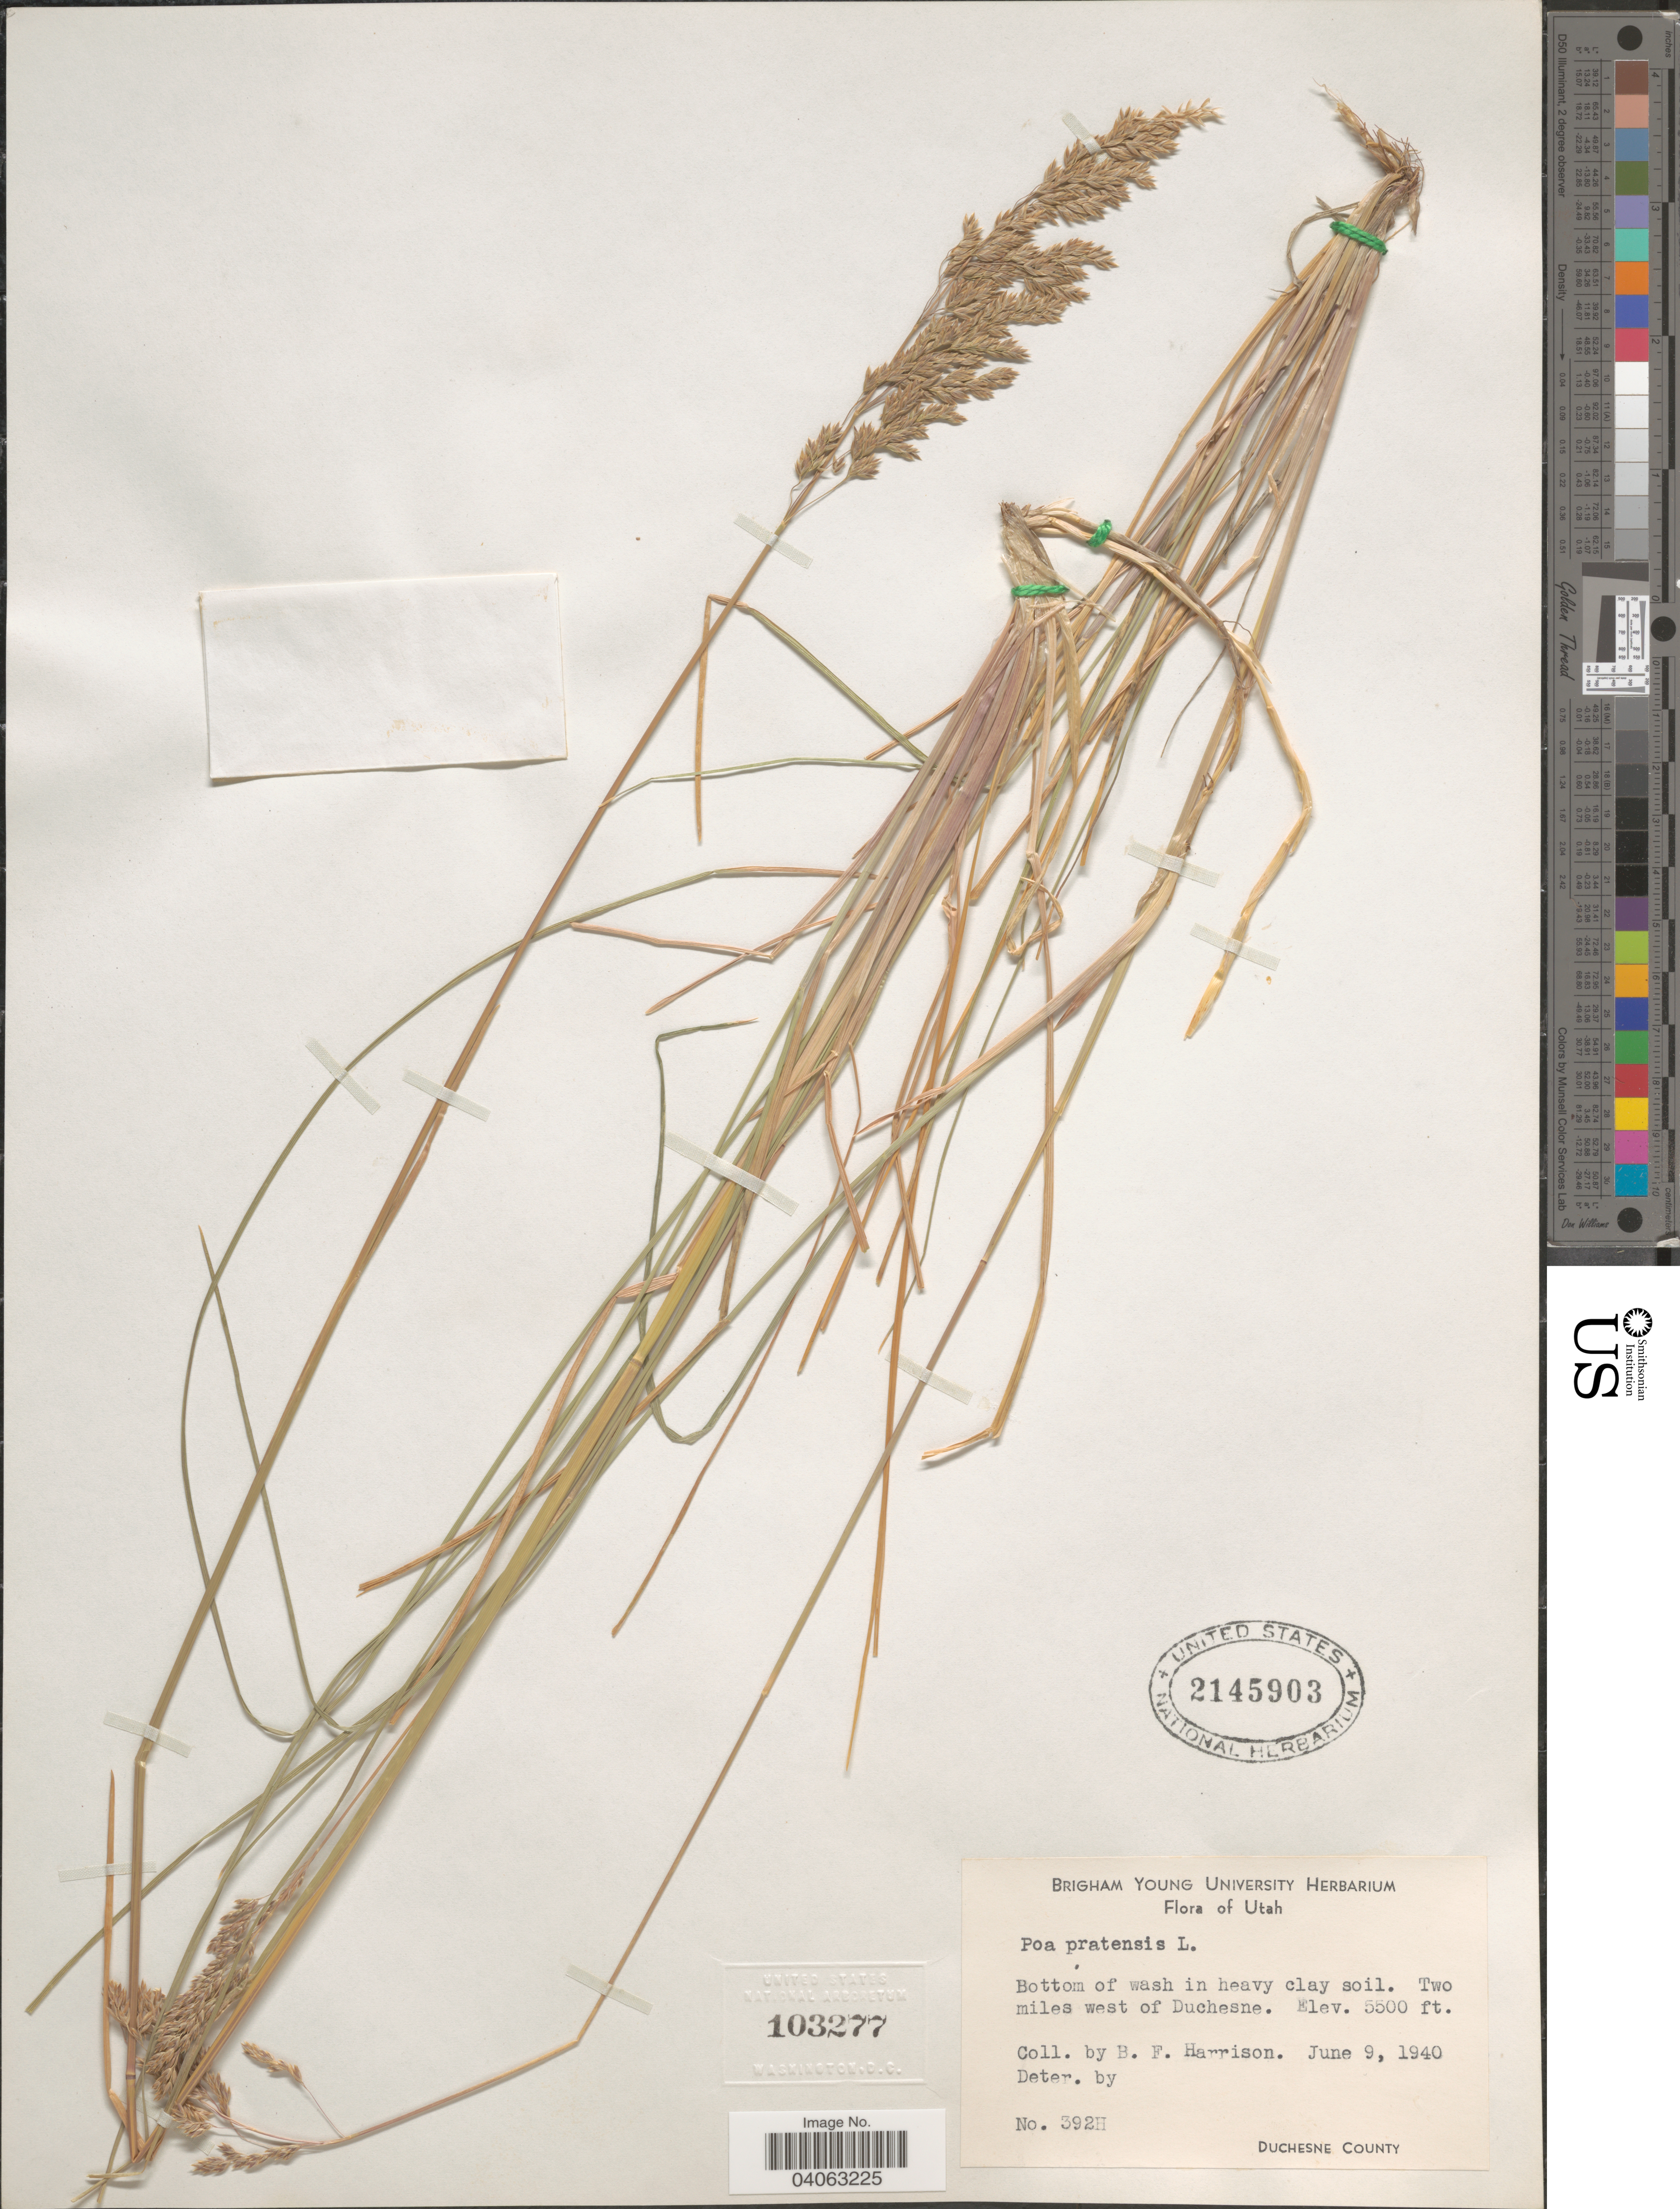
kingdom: Plantae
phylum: Tracheophyta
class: Liliopsida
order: Poales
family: Poaceae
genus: Poa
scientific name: Poa pratensis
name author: L.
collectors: B. F. Harrison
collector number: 392H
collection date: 1940-06-09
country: United States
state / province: Utah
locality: Two miles west of Duchesne. Duchesne County.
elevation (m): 1676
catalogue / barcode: US 2145903